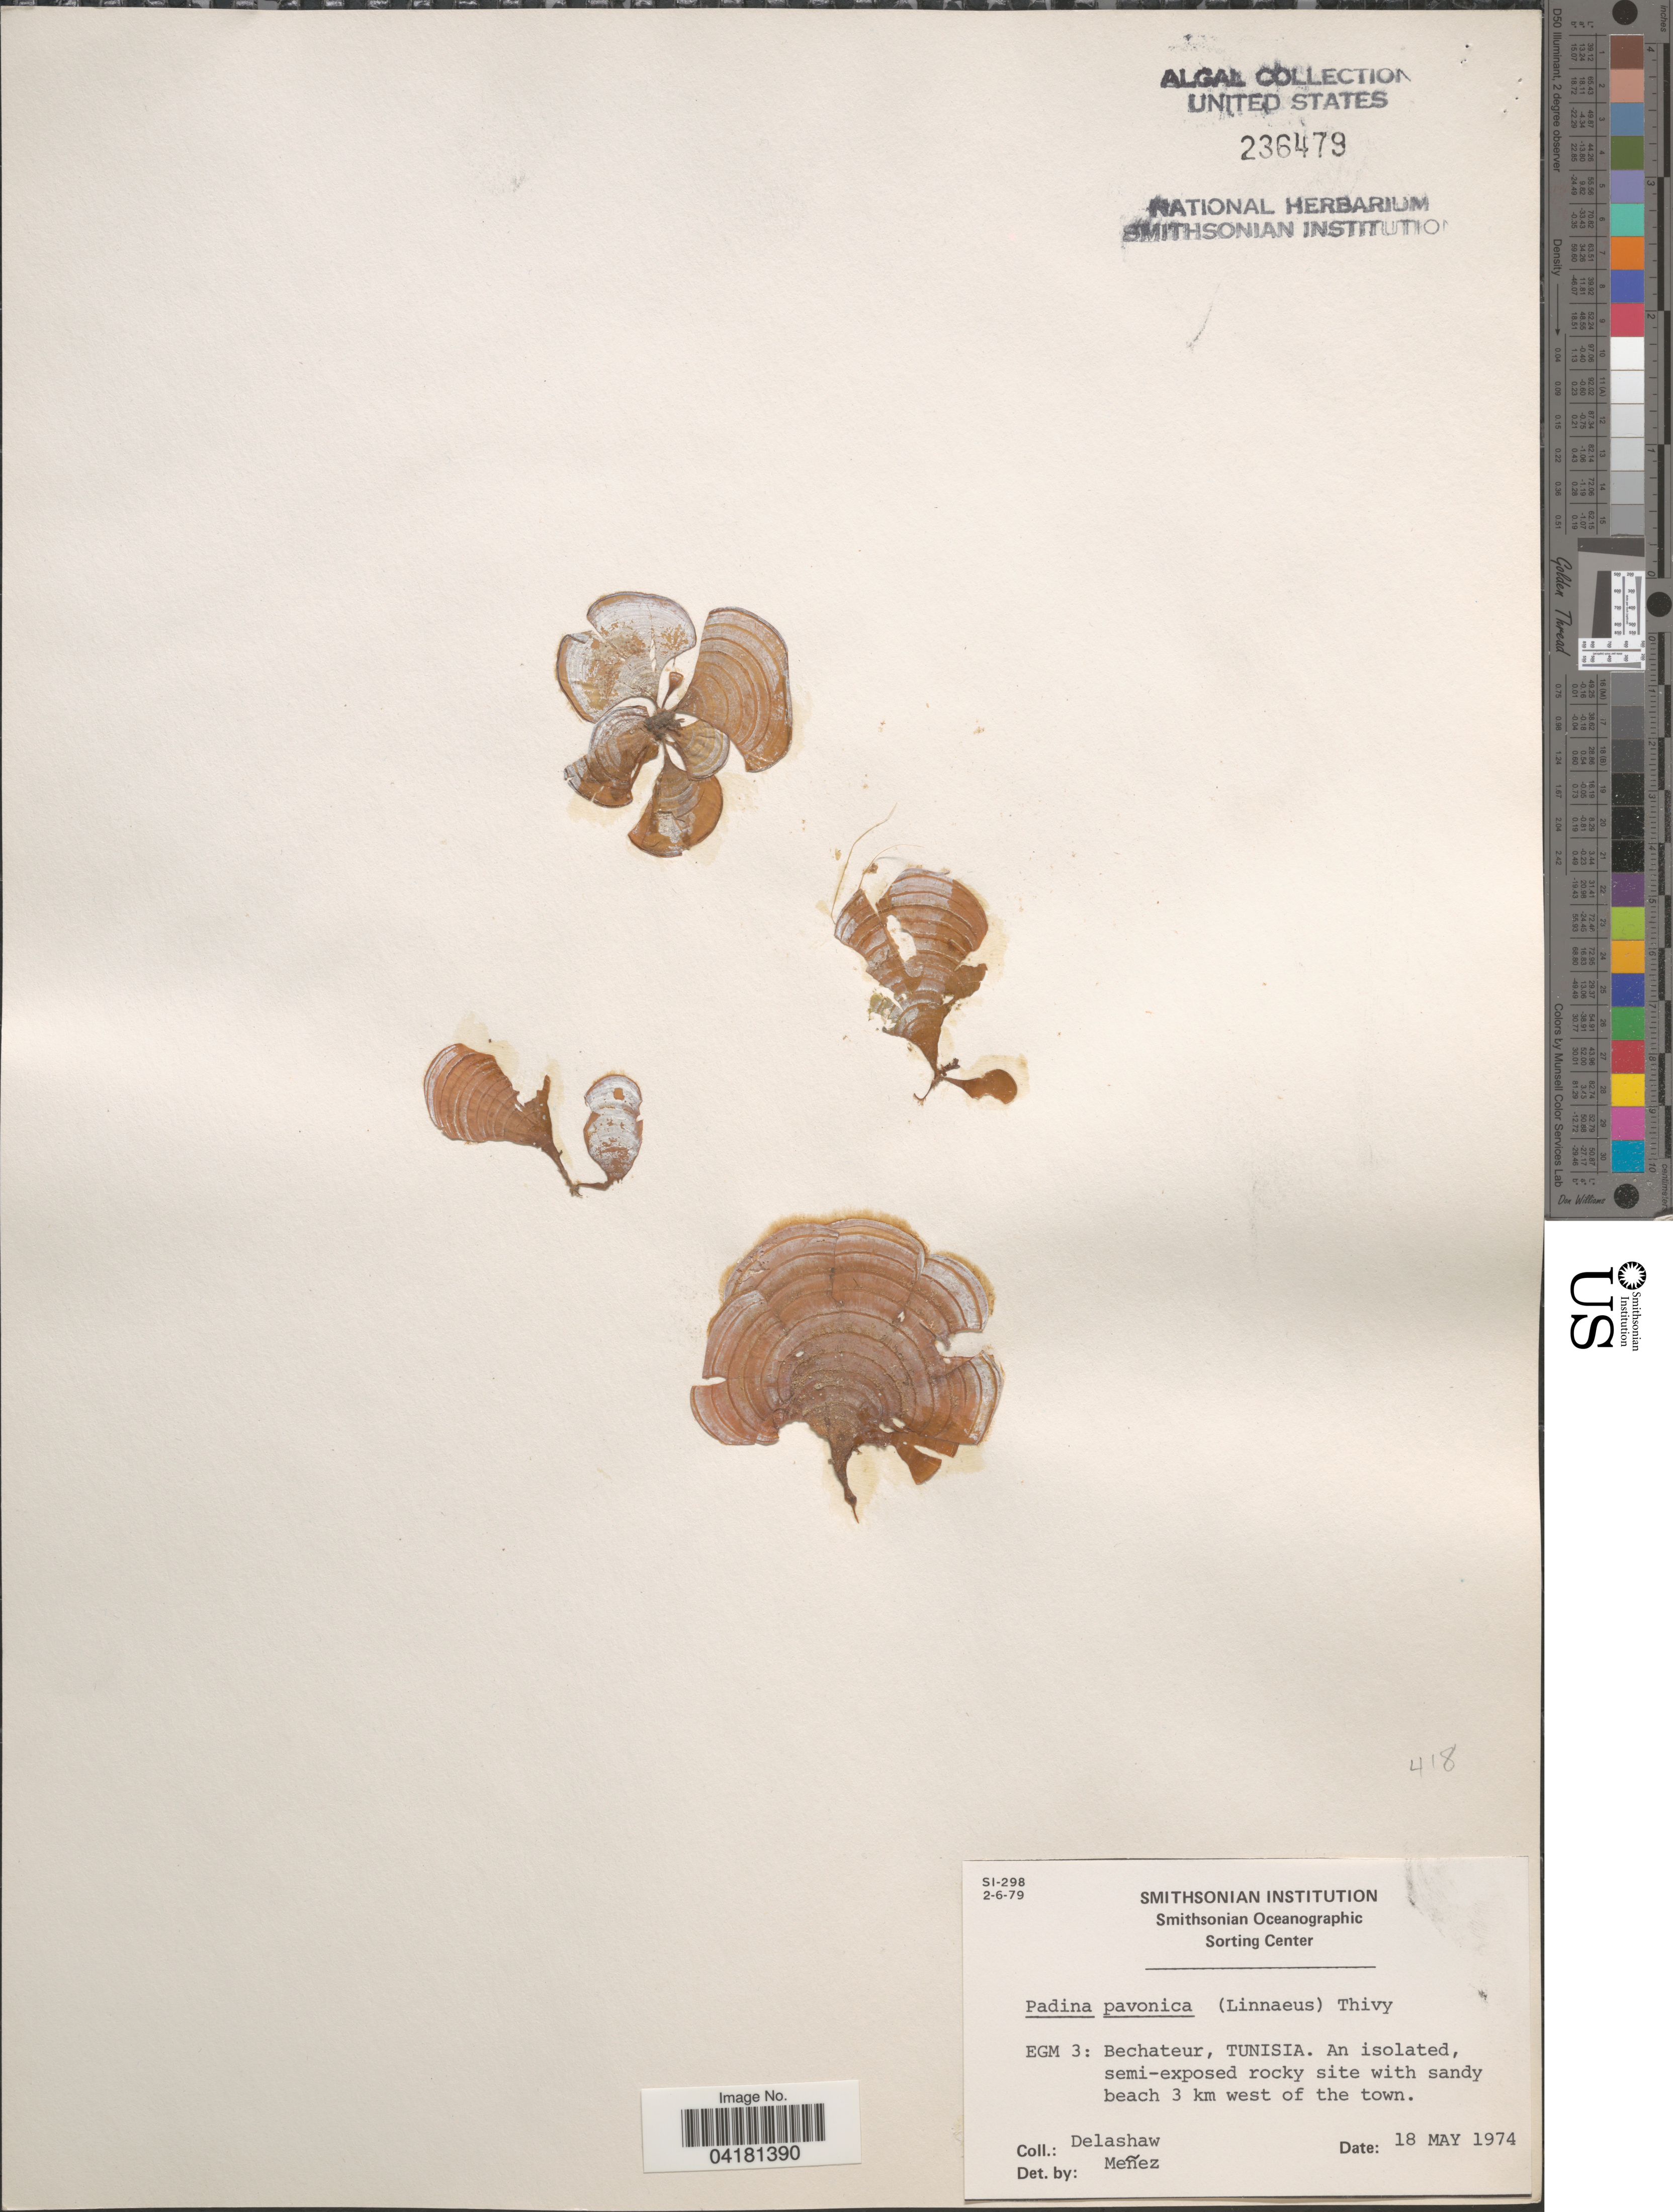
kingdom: Chromista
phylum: Ochrophyta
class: Phaeophyceae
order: Dictyotales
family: Dictyotaceae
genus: Padina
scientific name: Padina pavonica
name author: (L.) Thivy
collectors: -. Delashaw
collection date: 1974-05-18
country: Tunisia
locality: EGM 3: Bechateur, Tunisia. An isolated, semi-exposed rocky site with sandy beach 3 km west of the town.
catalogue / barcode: US 236479